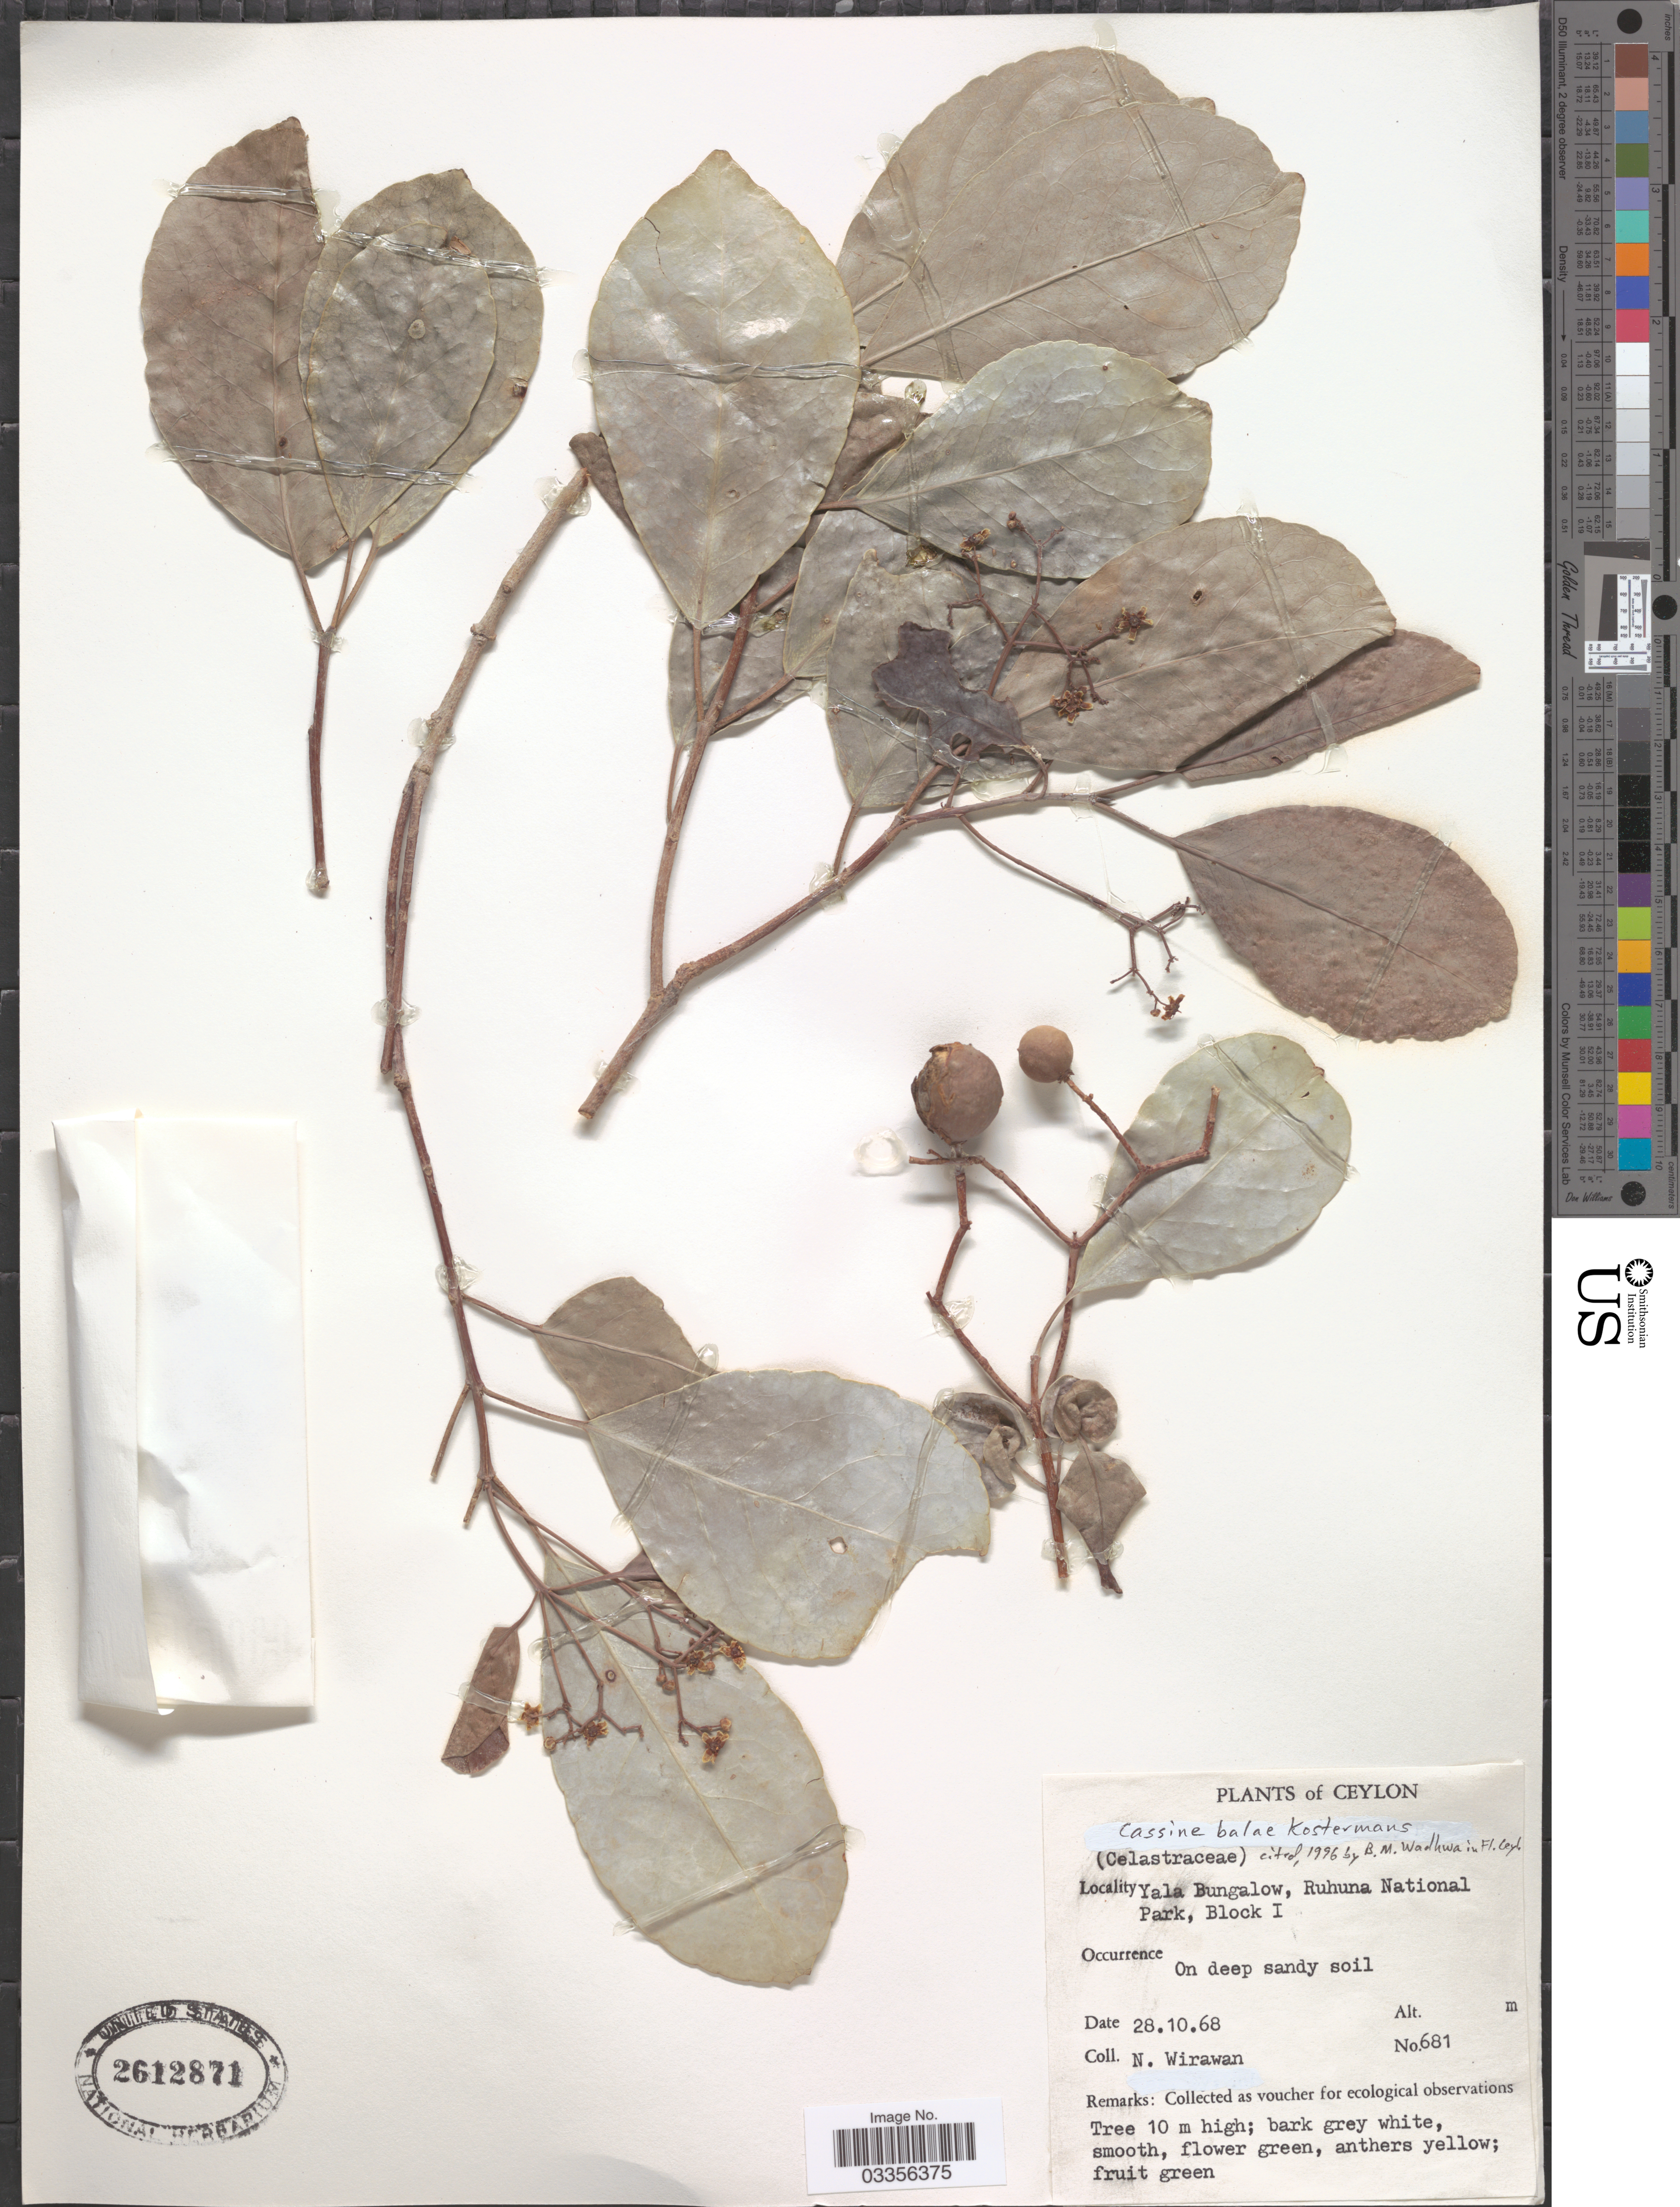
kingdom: Plantae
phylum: Tracheophyta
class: Magnoliopsida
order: Celastrales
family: Celastraceae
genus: Cassine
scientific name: Cassine balae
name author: Kosterm.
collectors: N. Wirawan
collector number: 681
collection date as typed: Transcribed d/m/y: 28/10/68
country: Sri Lanka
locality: Ceylon. Yala Bungalow, Ruhuna National Park, Block 1.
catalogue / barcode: US 2612871